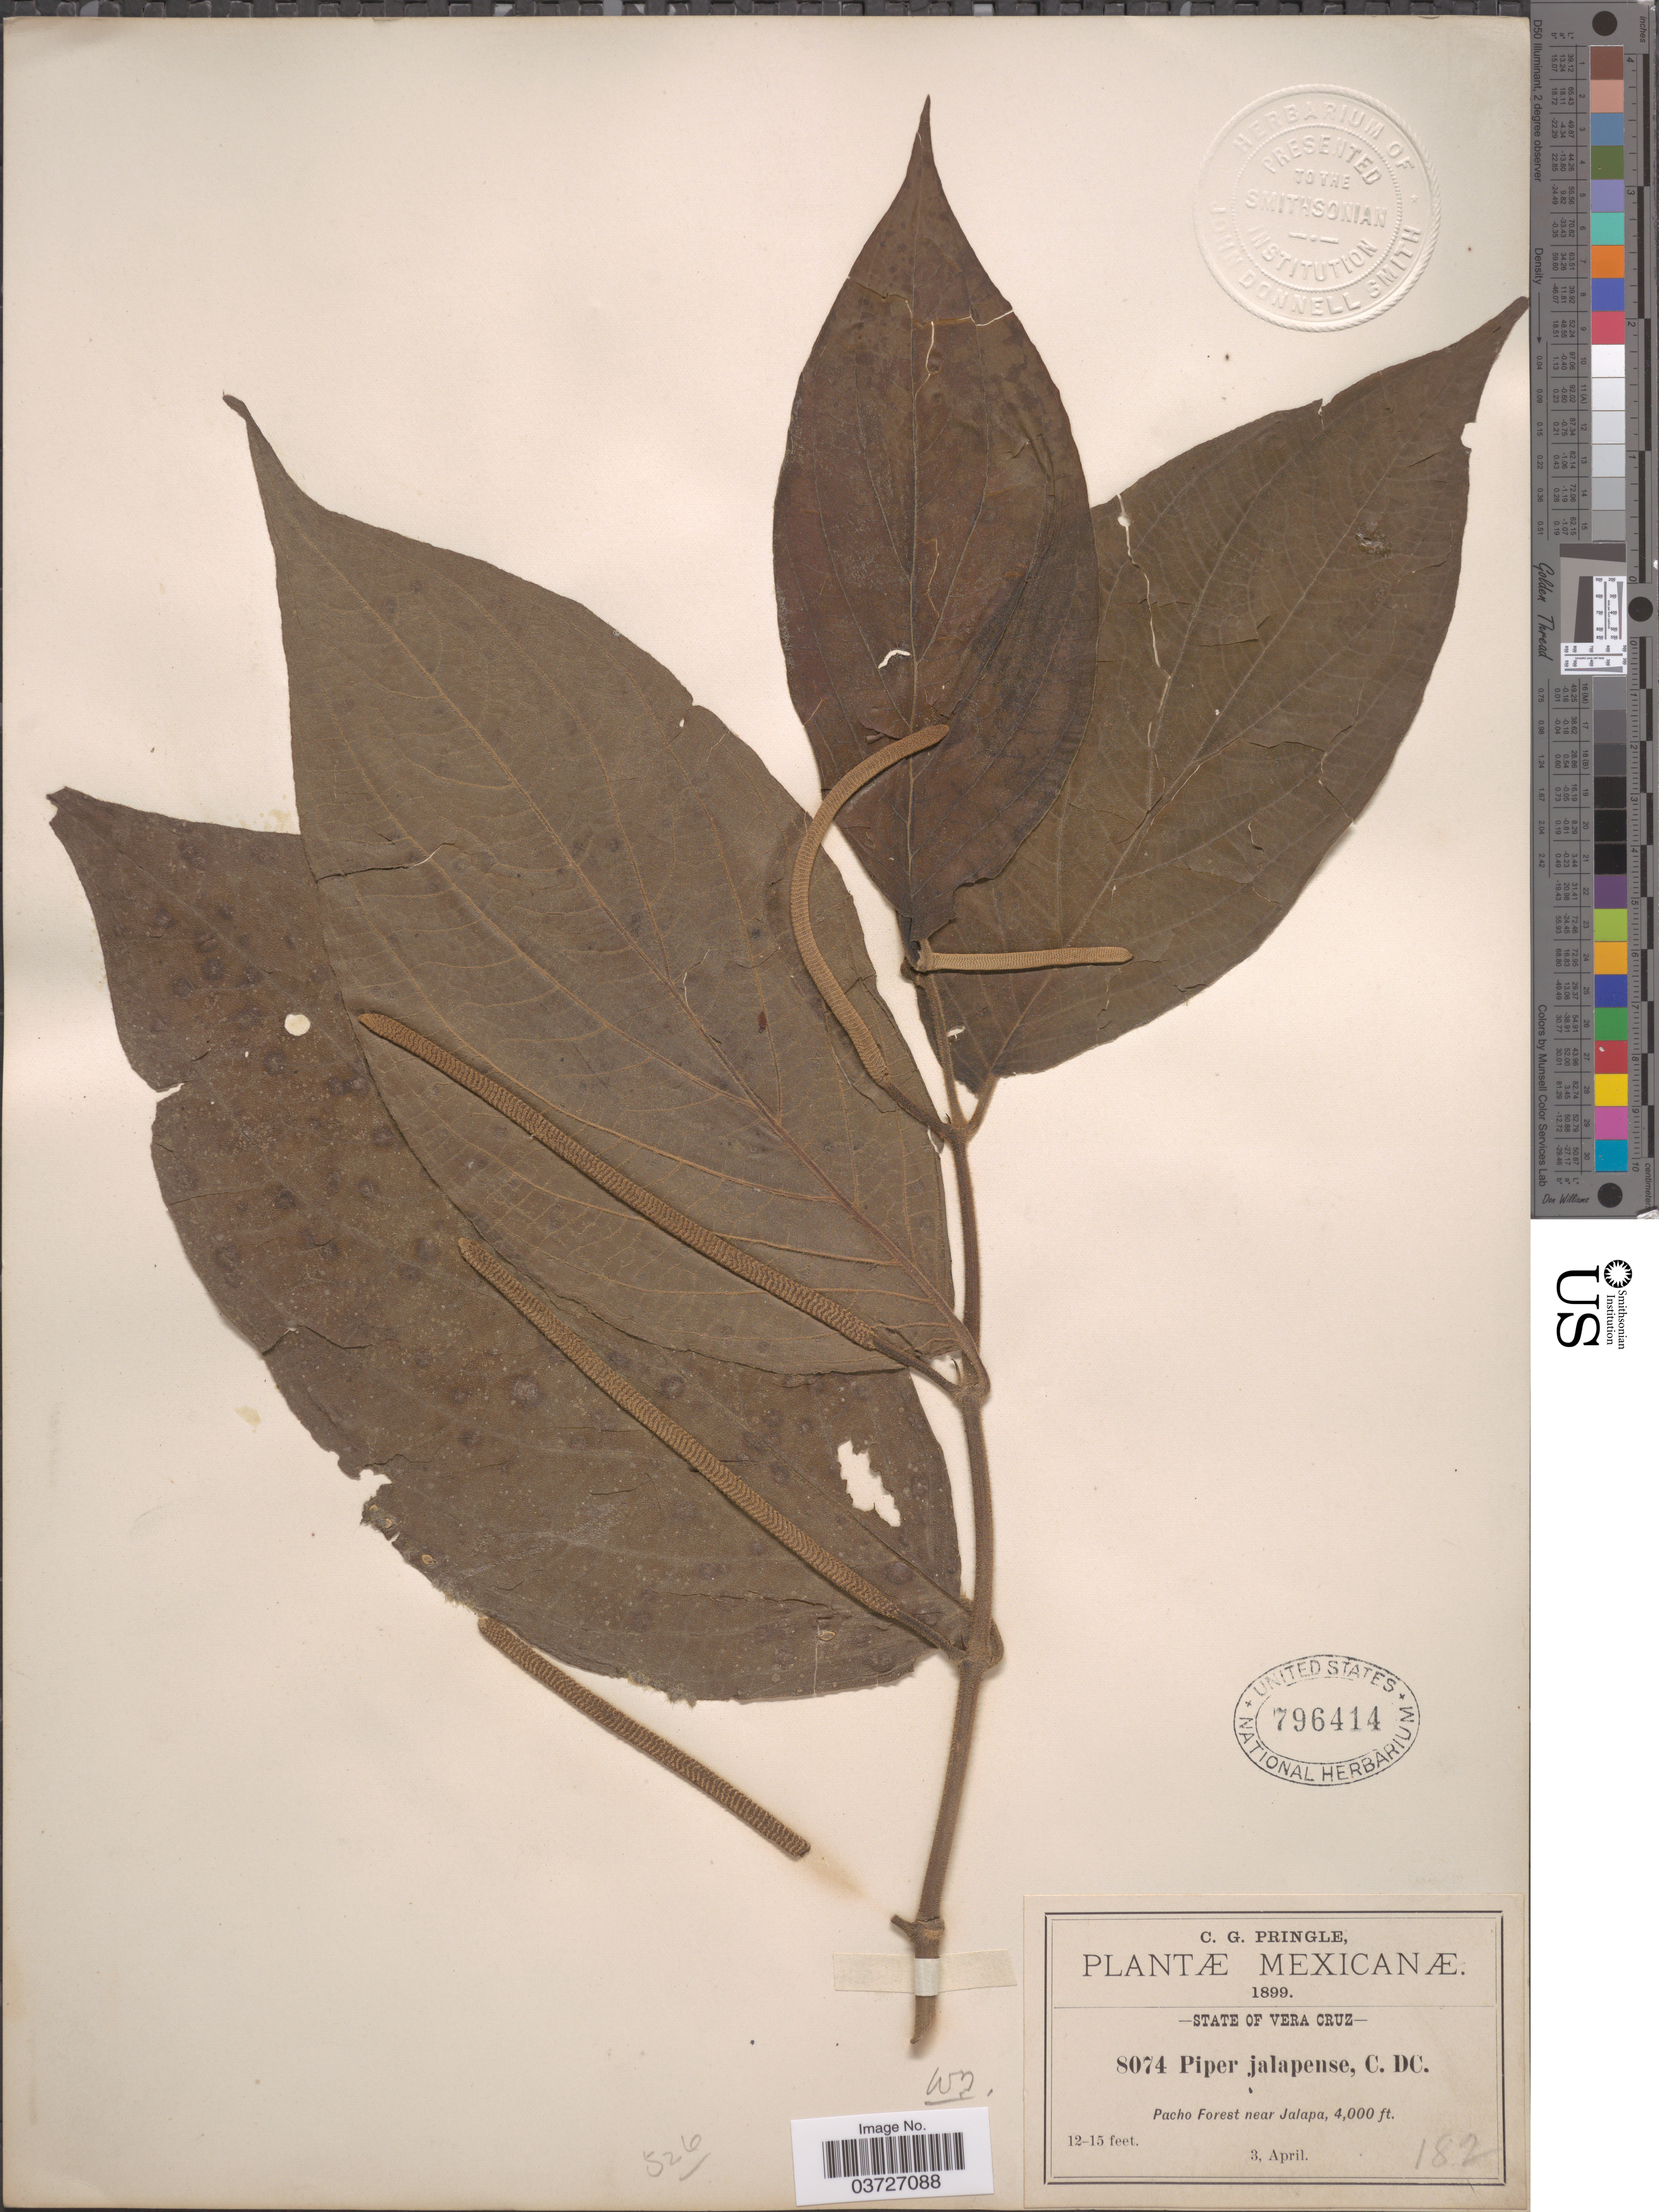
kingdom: Plantae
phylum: Tracheophyta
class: Magnoliopsida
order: Piperales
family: Piperaceae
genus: Piper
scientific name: Piper pseudojalapense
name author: McKown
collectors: C. G. Pringle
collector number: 8074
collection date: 1899-04-03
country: Mexico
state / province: Veracruz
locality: Vera Cruz. Pacho Forest near Jalapa.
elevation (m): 1219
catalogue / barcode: US 796414